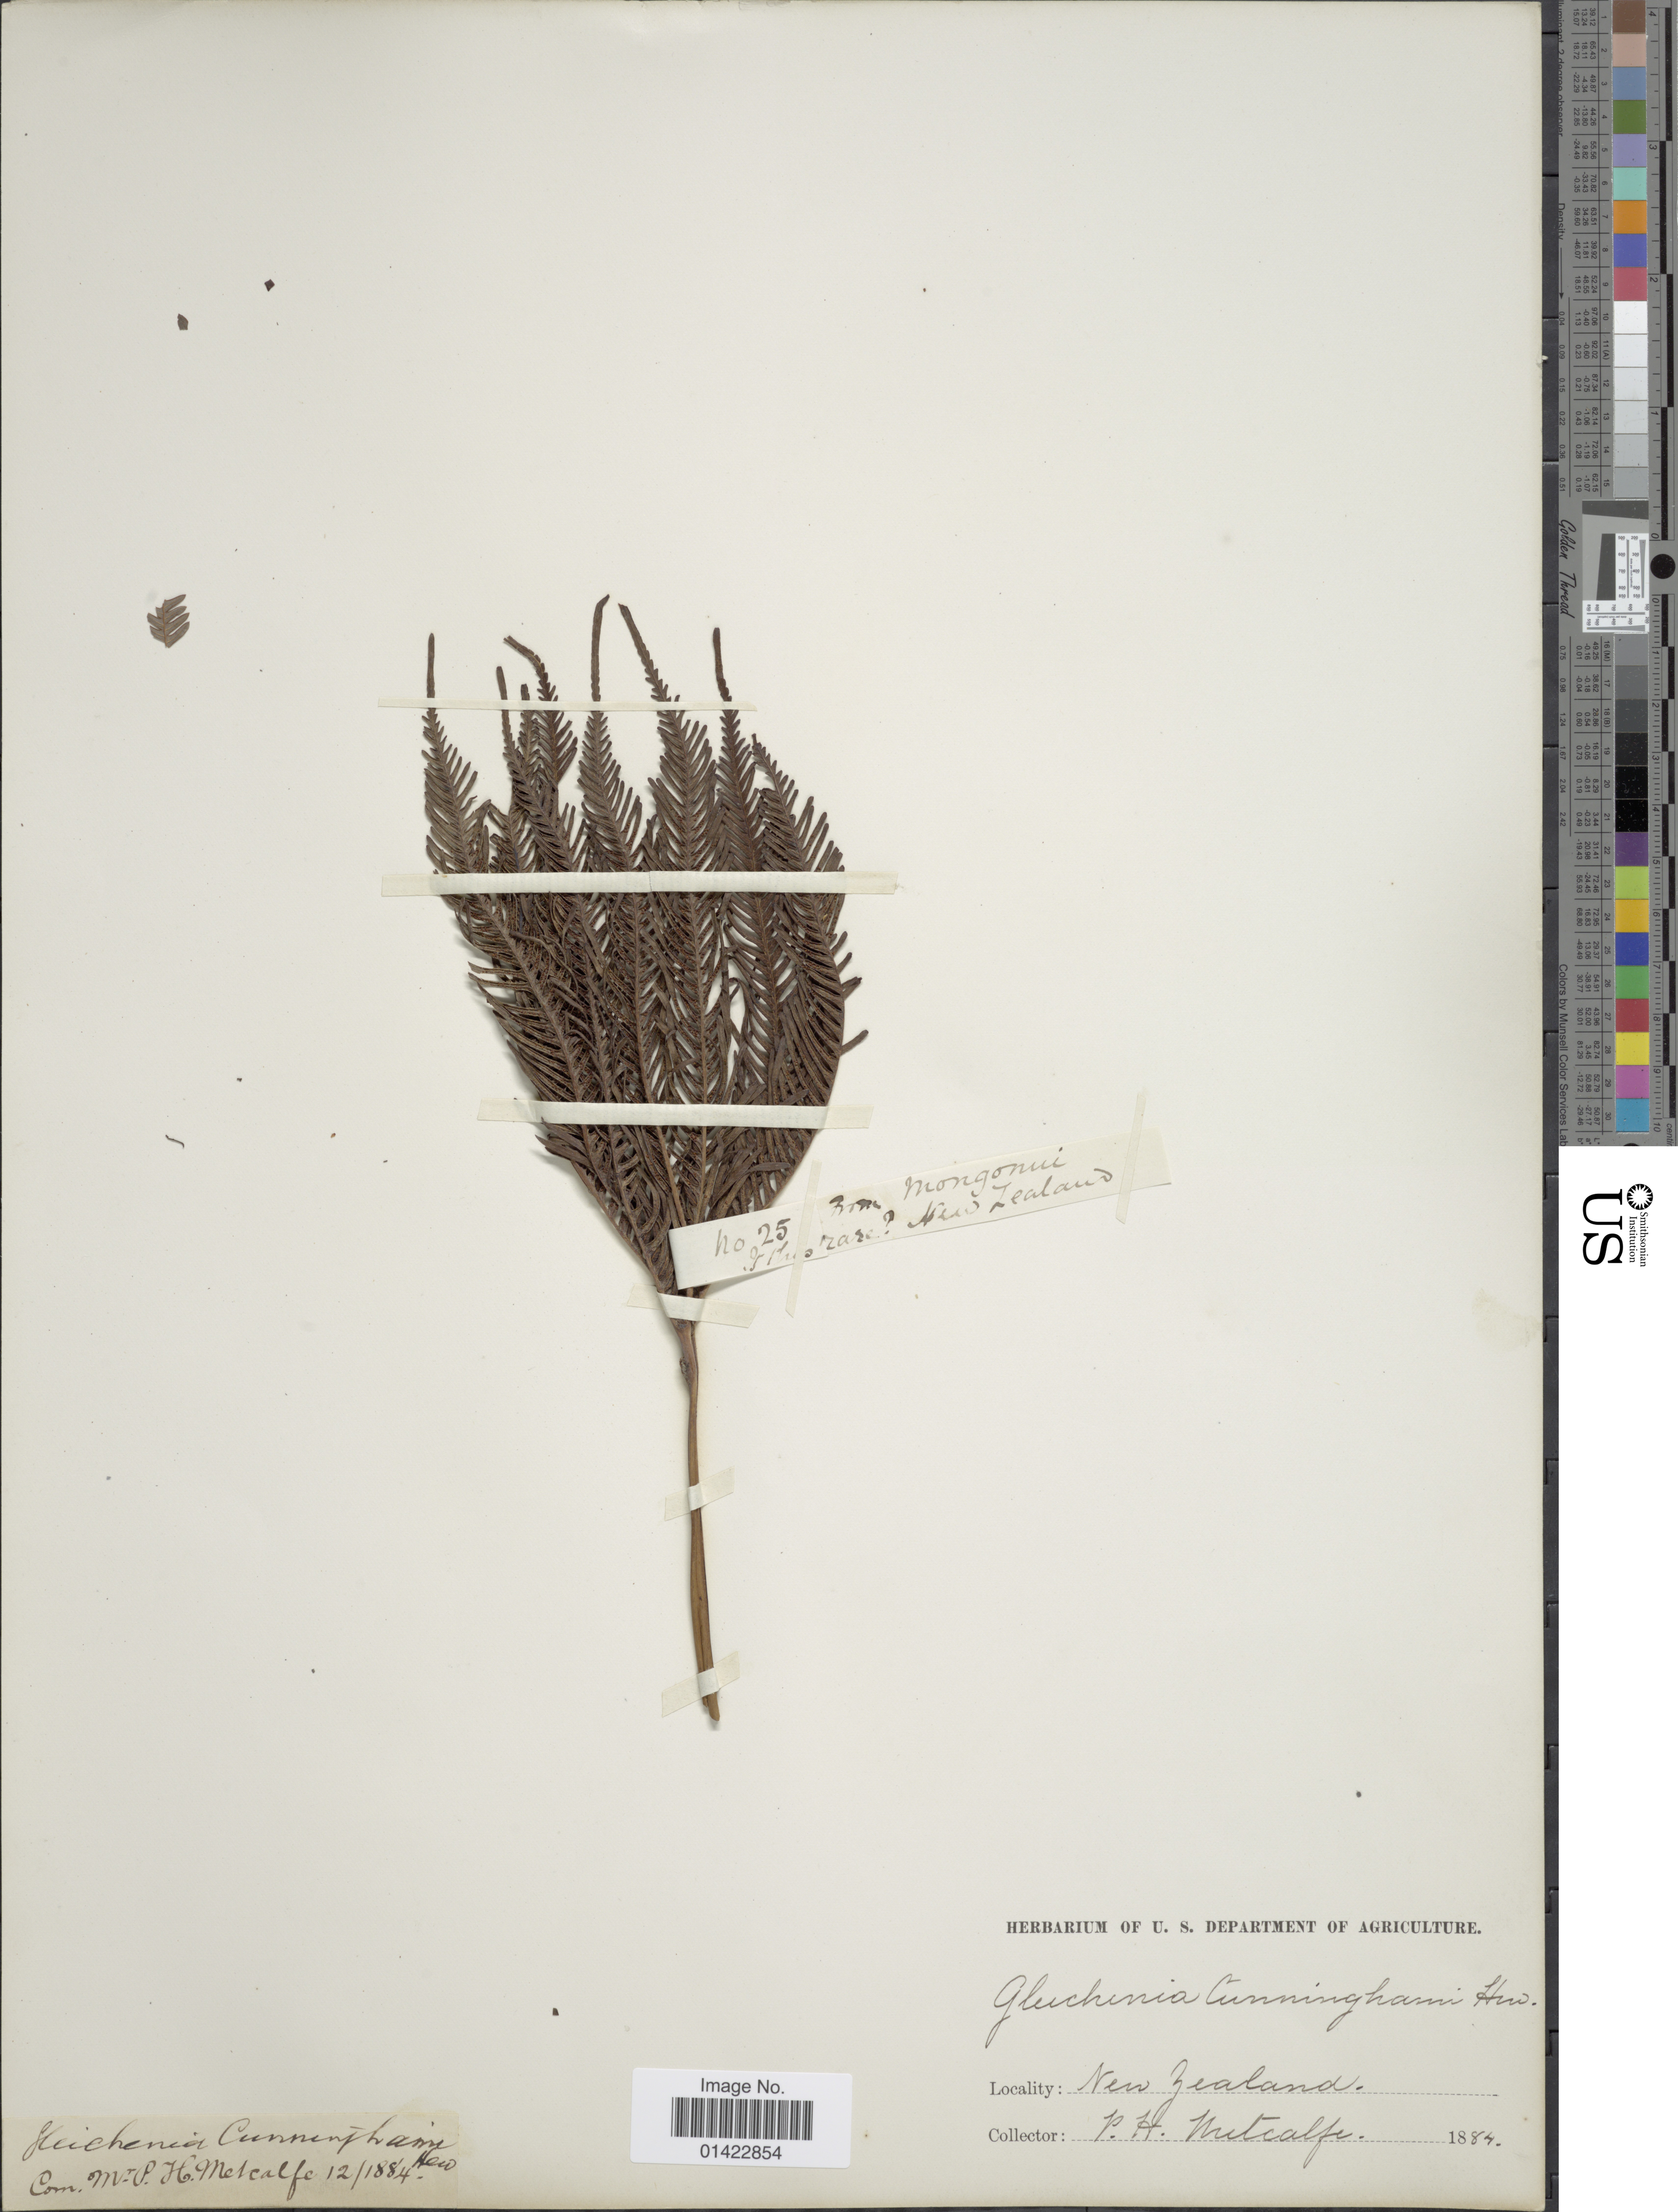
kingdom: Plantae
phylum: Tracheophyta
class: Polypodiopsida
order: Gleicheniales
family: Gleicheniaceae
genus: Sticherus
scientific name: Sticherus cunninghamii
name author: (Heward ex Hook.) Ching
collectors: P. Metcalfe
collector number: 25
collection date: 1884-12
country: New Zealand